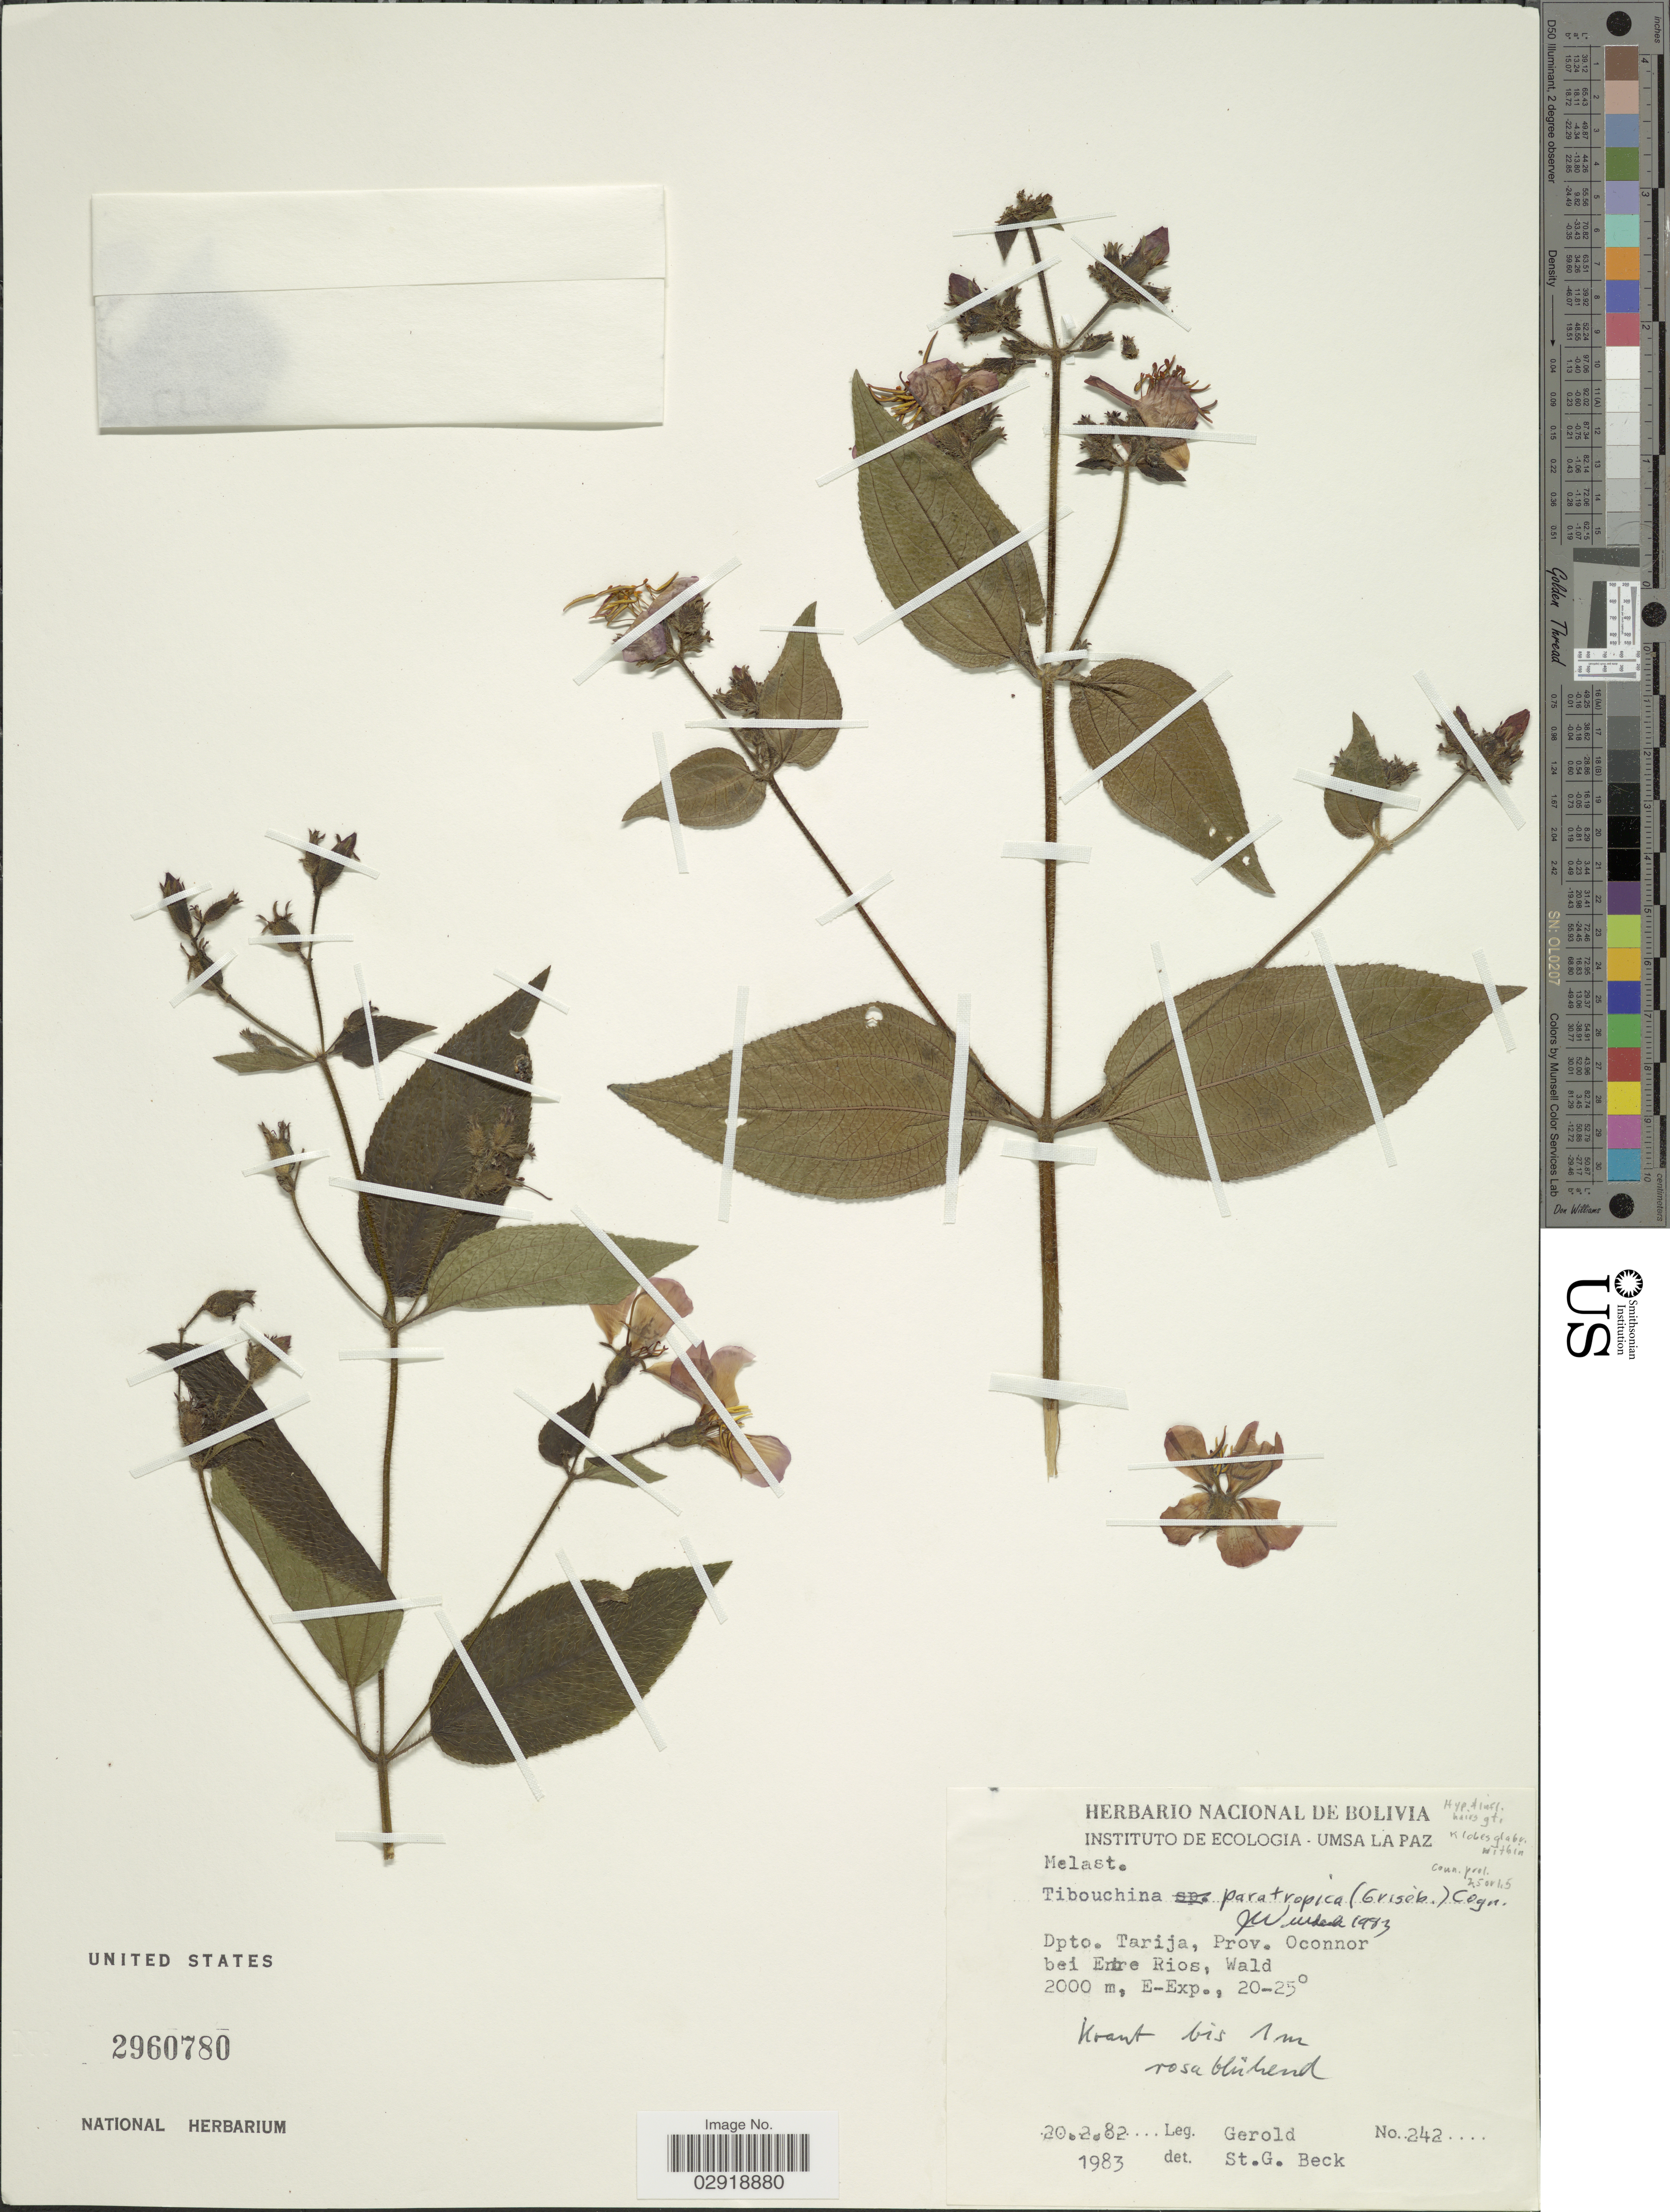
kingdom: Plantae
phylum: Tracheophyta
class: Magnoliopsida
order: Myrtales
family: Melastomataceae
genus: Chaetogastra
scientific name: Chaetogastra paratropica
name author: (Griseb.) P.J.F. Guim. & Michelang.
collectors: Gerold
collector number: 242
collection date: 1982-02-20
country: Bolivia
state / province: Tarija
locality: Dpto. Tarija, Prov. Oconnor bei Entre Rios, Wald, E-Exp., 20-25°.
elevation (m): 2000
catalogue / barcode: US 2960780